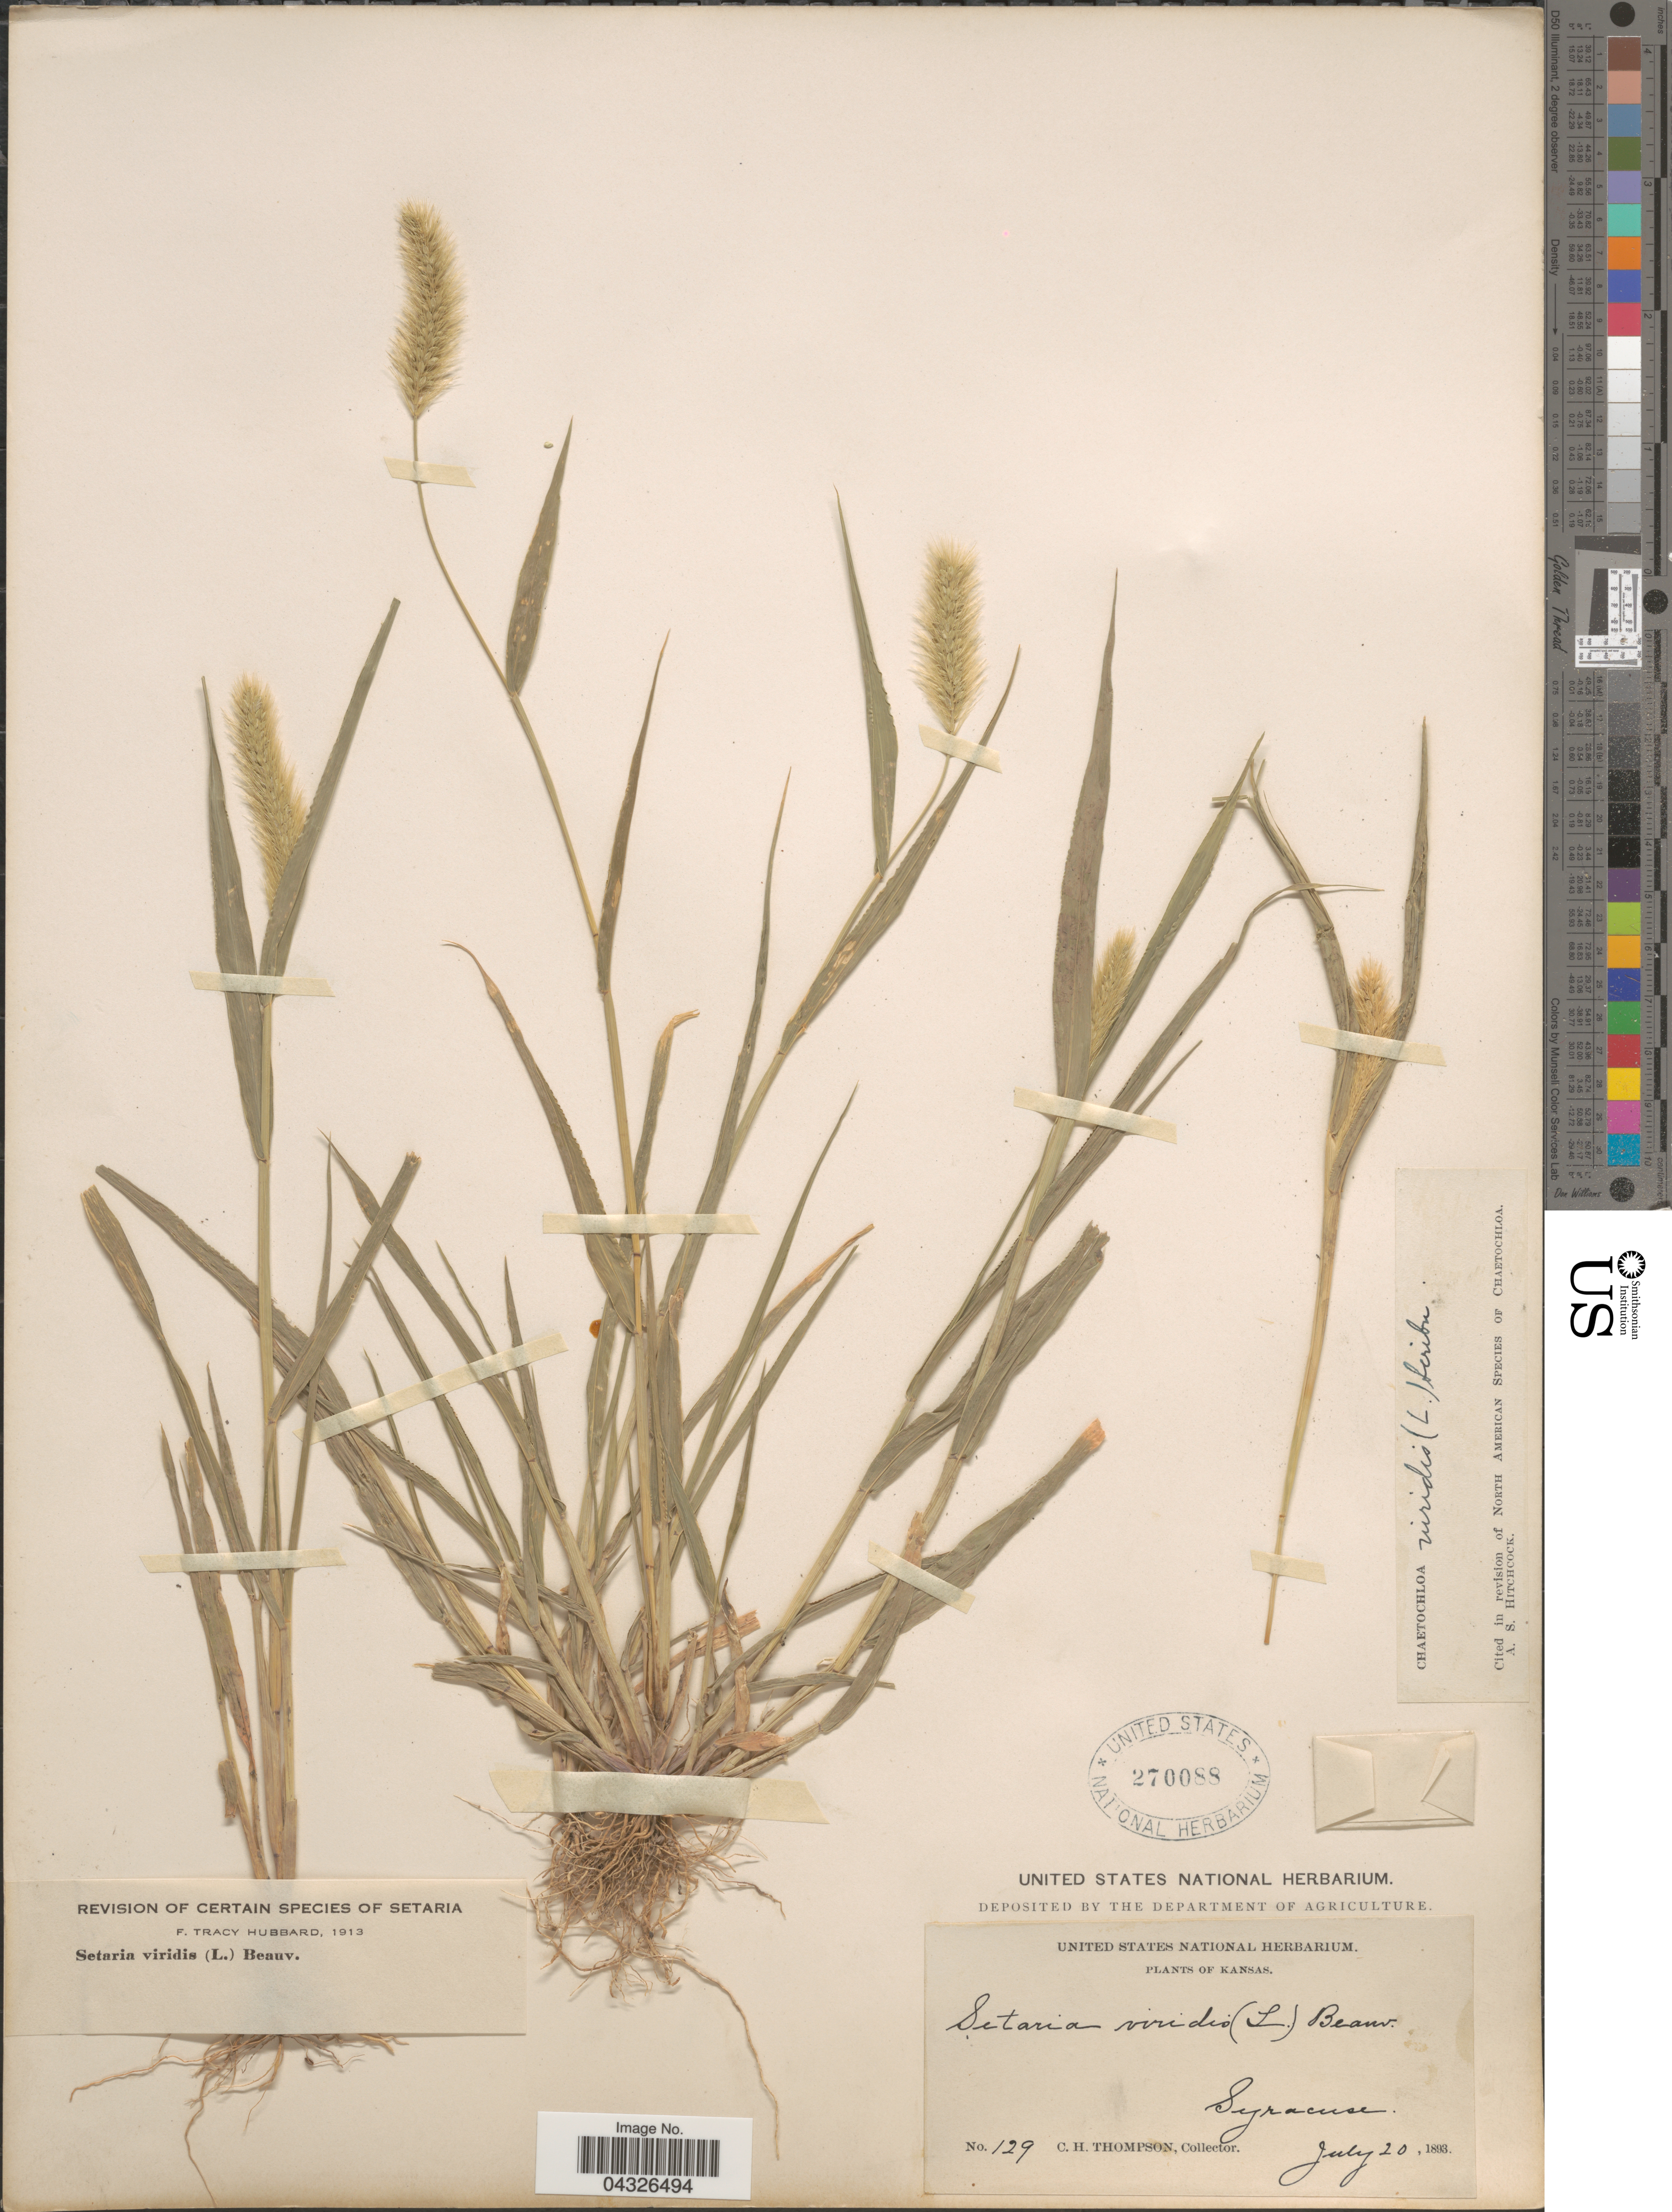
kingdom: Plantae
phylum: Tracheophyta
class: Liliopsida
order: Poales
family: Poaceae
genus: Setaria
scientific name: Setaria viridis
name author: (L.) P. Beauv.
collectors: C. H. Thompson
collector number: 129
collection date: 1893-07-20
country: United States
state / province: Kansas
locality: Syracuse.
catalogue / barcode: US 270088